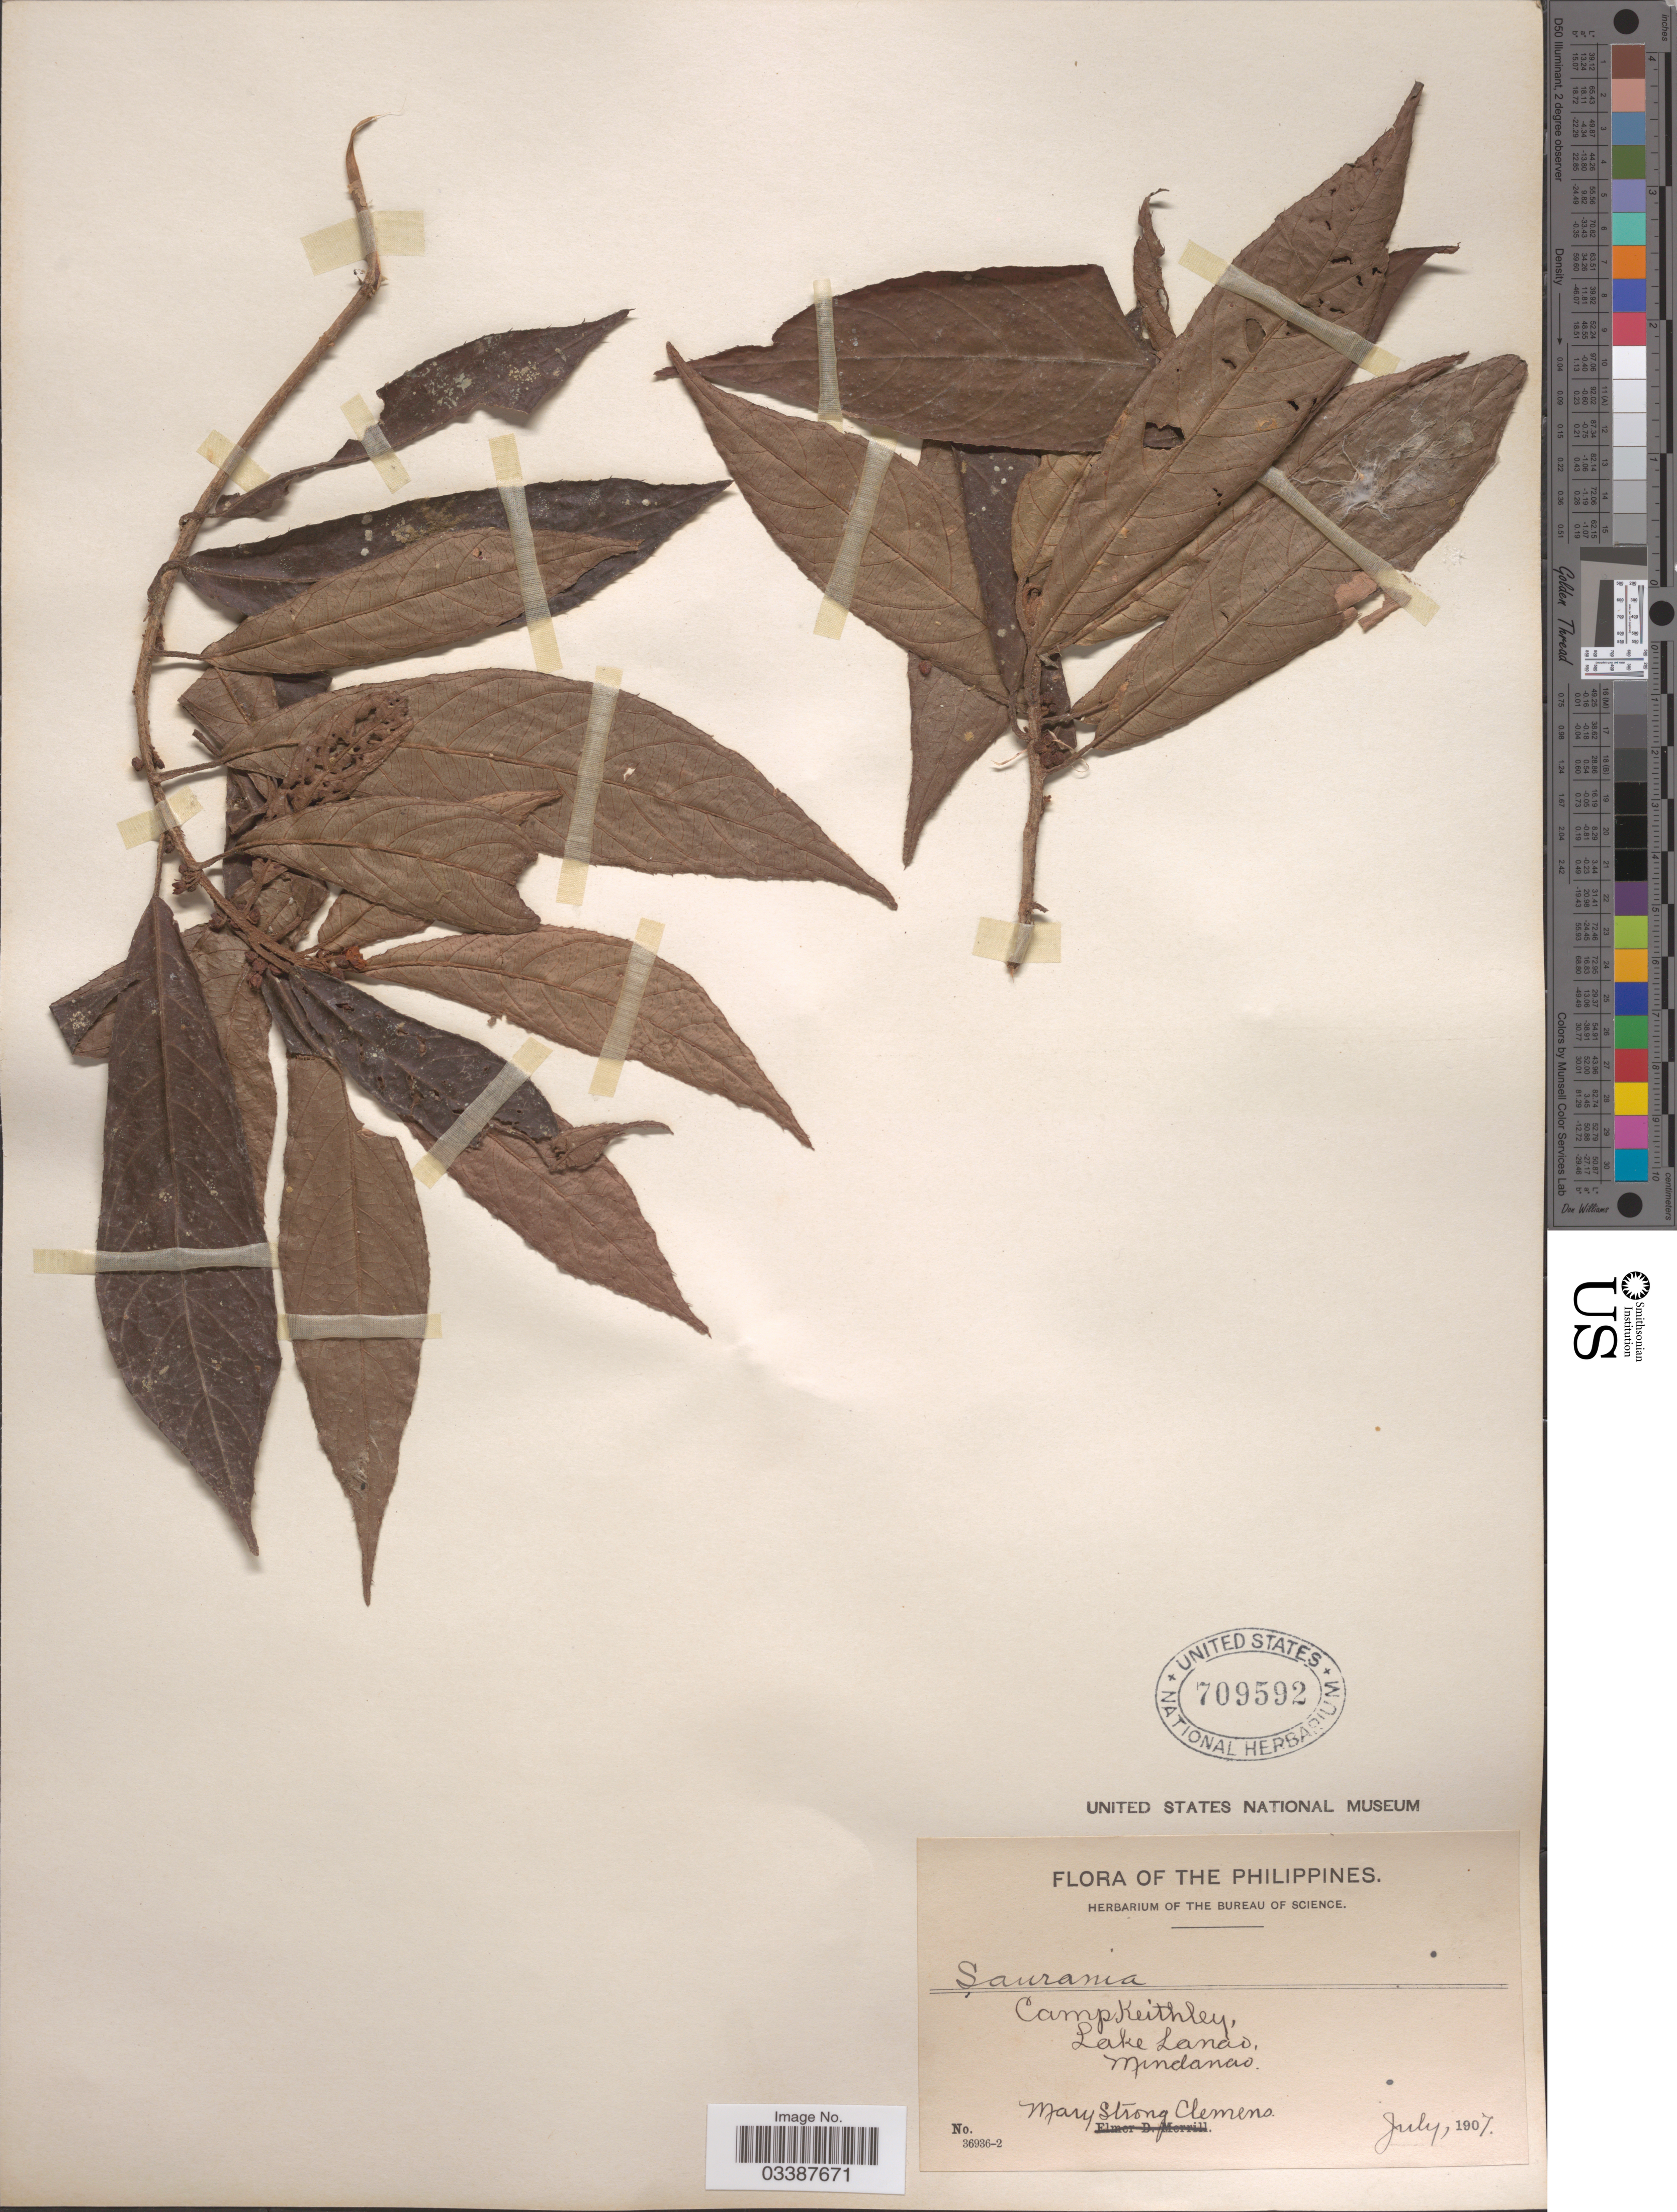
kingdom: Plantae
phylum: Tracheophyta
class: Magnoliopsida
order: Ericales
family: Actinidiaceae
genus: Saurauia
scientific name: Saurauia lanaensis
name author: Merr.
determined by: Olimpos, S. M.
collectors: M. S. Clemens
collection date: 1907-07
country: Philippines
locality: Camp Keithley, Lake Lanao, Mindanao.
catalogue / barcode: US 709592